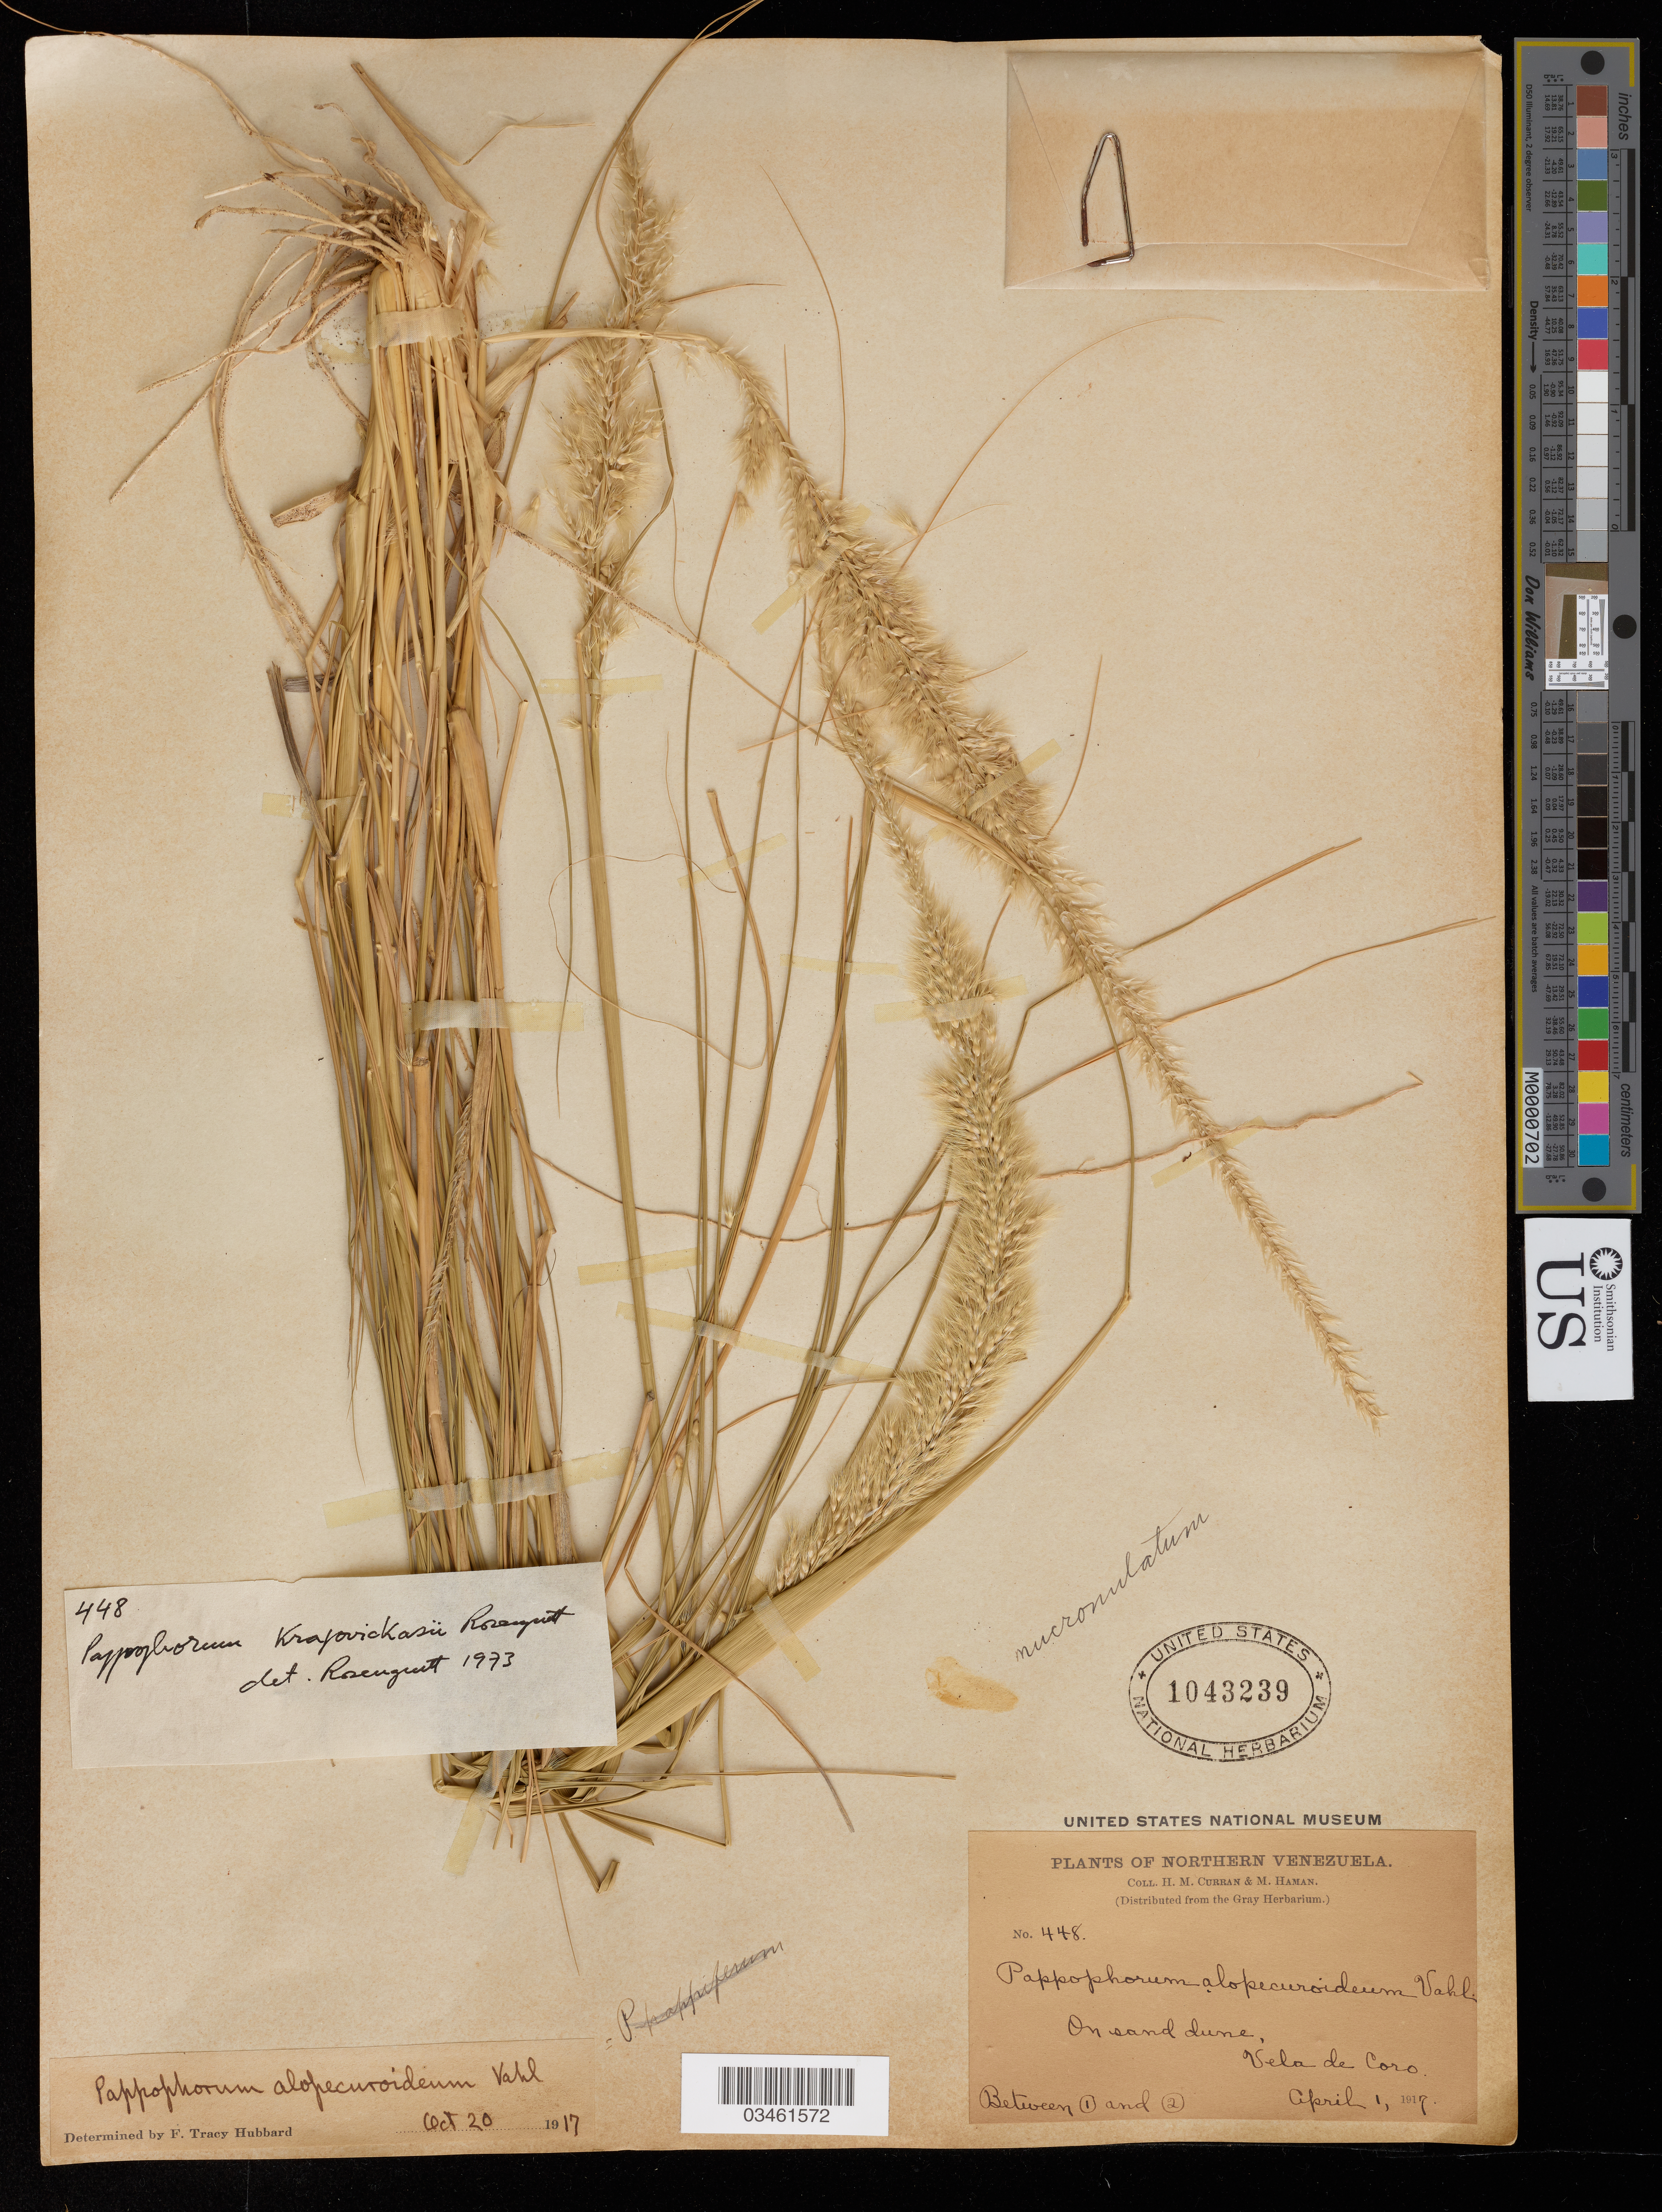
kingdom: Plantae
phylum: Tracheophyta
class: Liliopsida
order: Poales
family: Poaceae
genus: Pappophorum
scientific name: Pappophorum alopecuroideum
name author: Vahl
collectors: H. M. Curran & M. Haman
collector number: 448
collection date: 1917-04-01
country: Venezuela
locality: Northern Venezuela. Vela de Coro.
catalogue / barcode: US 1043239